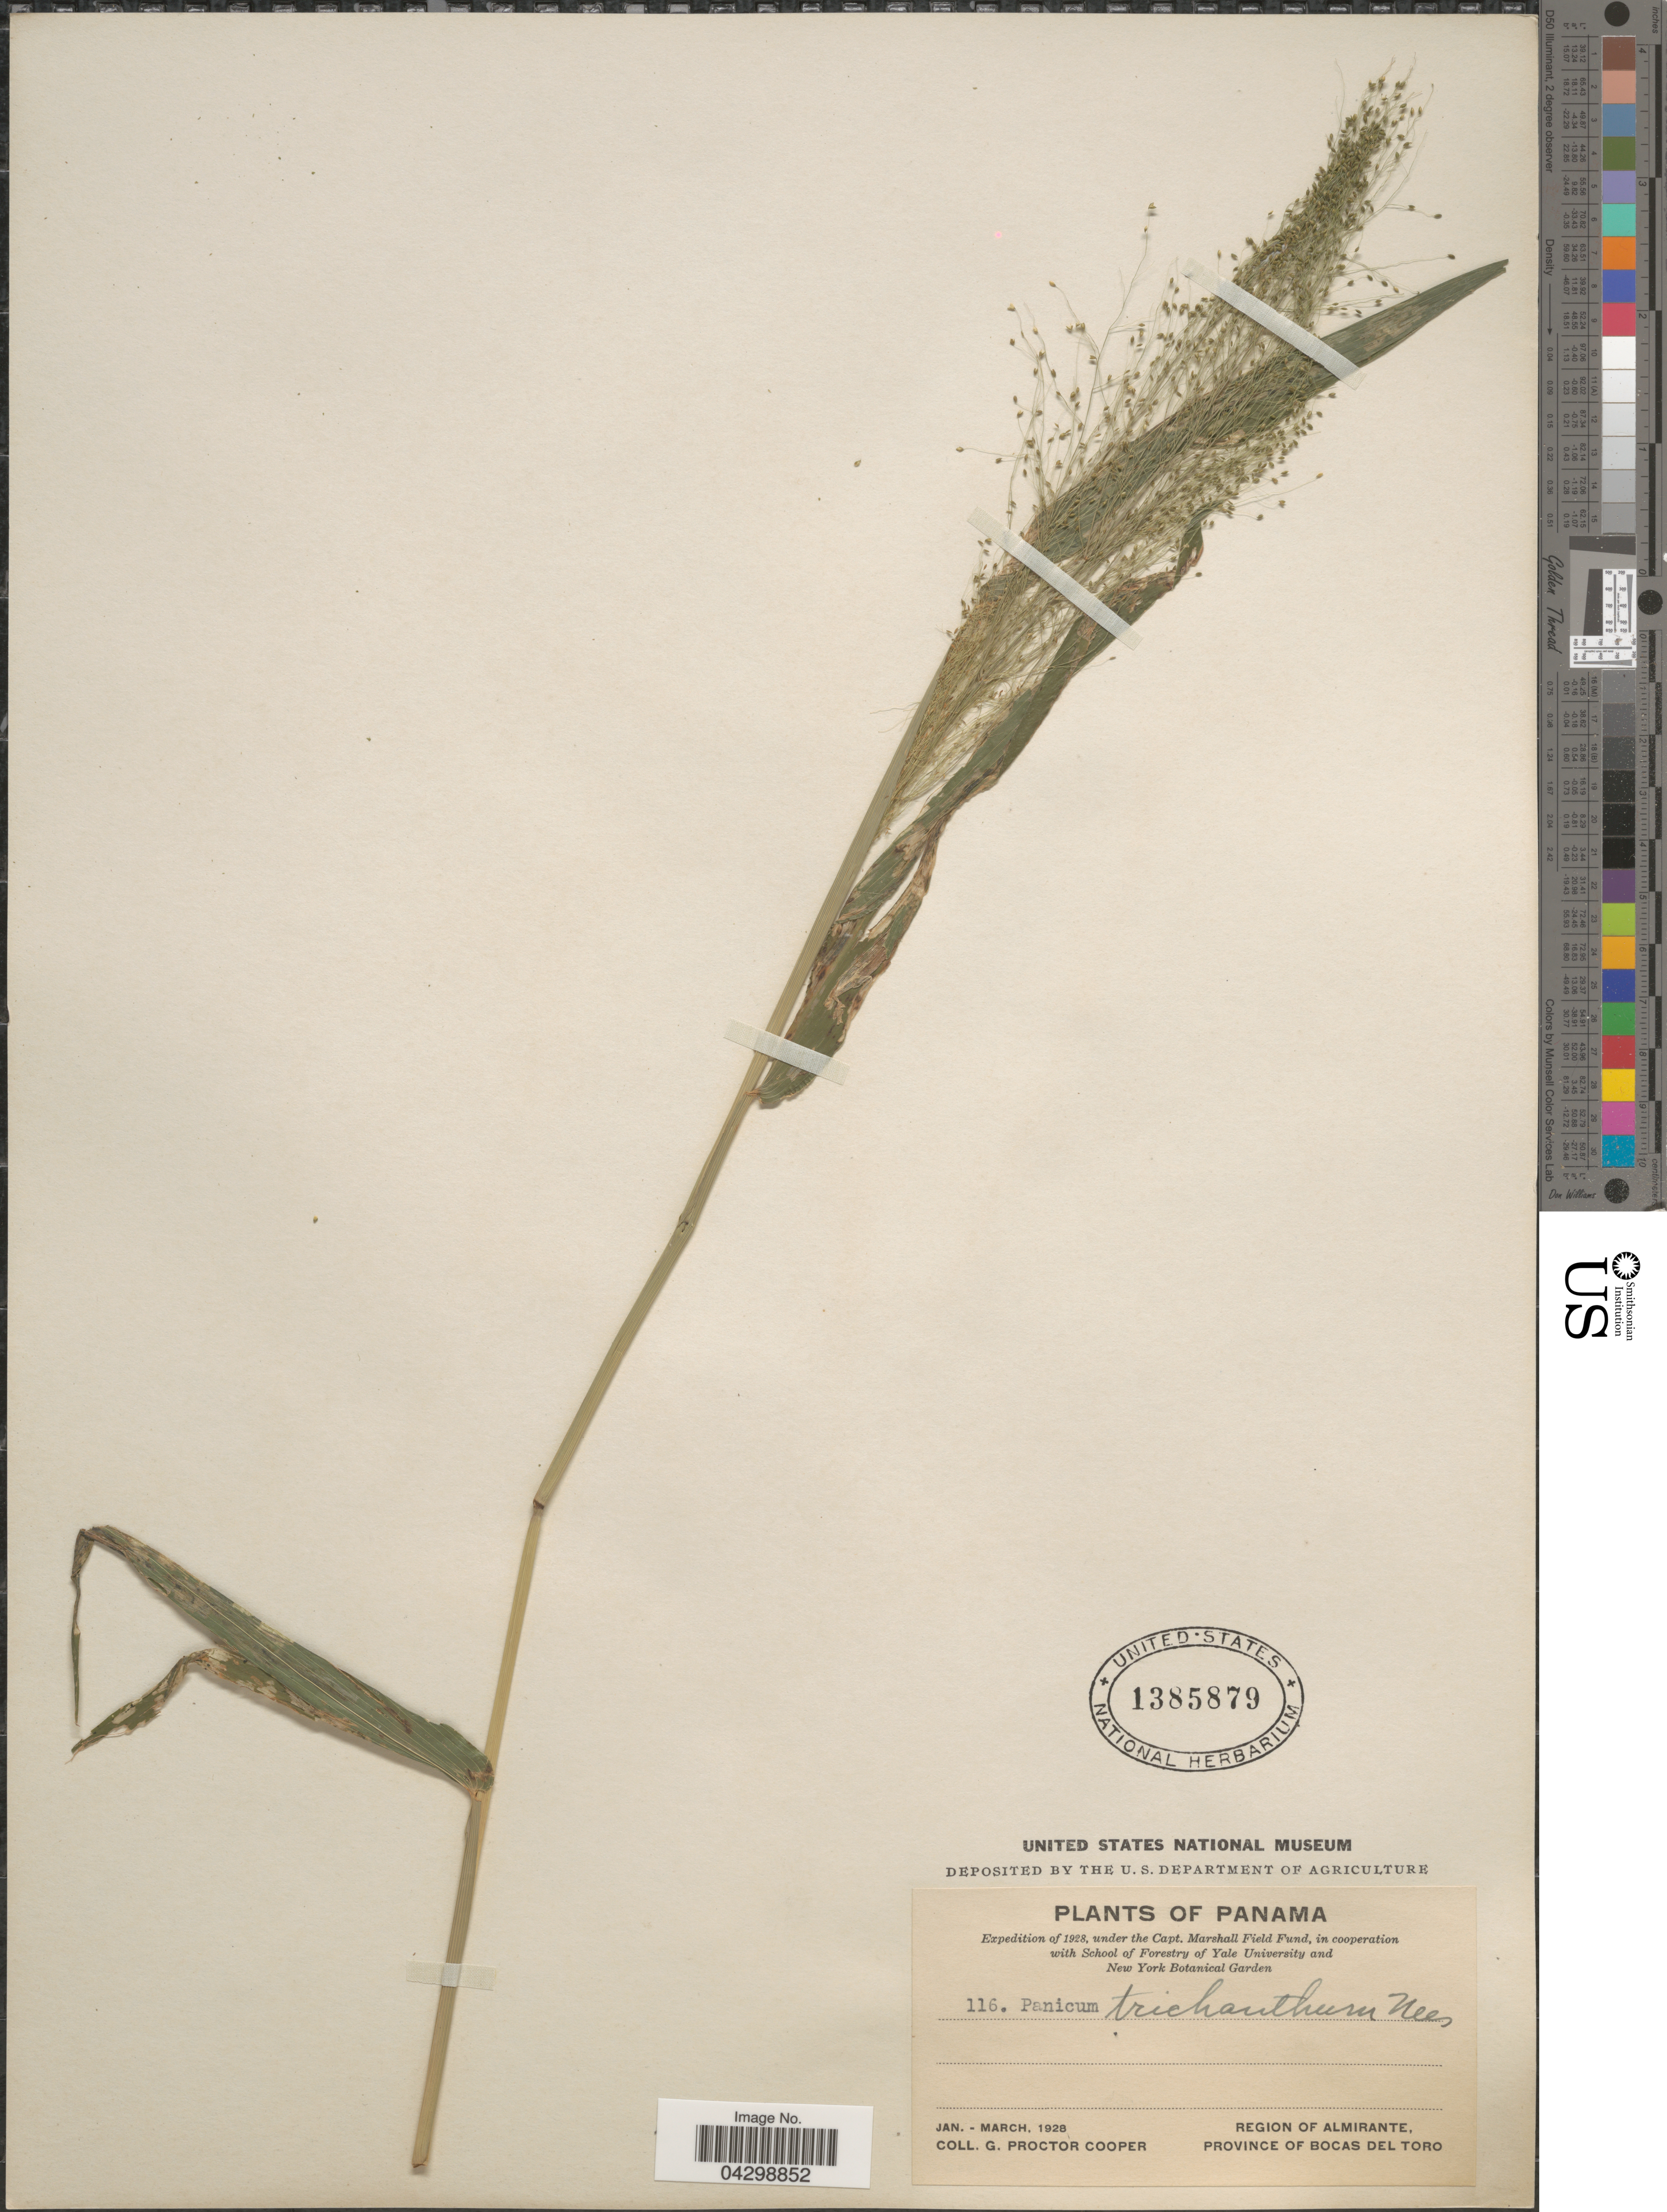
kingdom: Plantae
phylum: Tracheophyta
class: Liliopsida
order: Poales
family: Poaceae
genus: Panicum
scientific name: Panicum trichanthum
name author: Nees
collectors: G. Cooper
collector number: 116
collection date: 1928-01/1928-03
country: Panama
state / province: Bocas del Toro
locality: Expedition of 1928. Region of Almirante.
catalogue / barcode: US 1385879